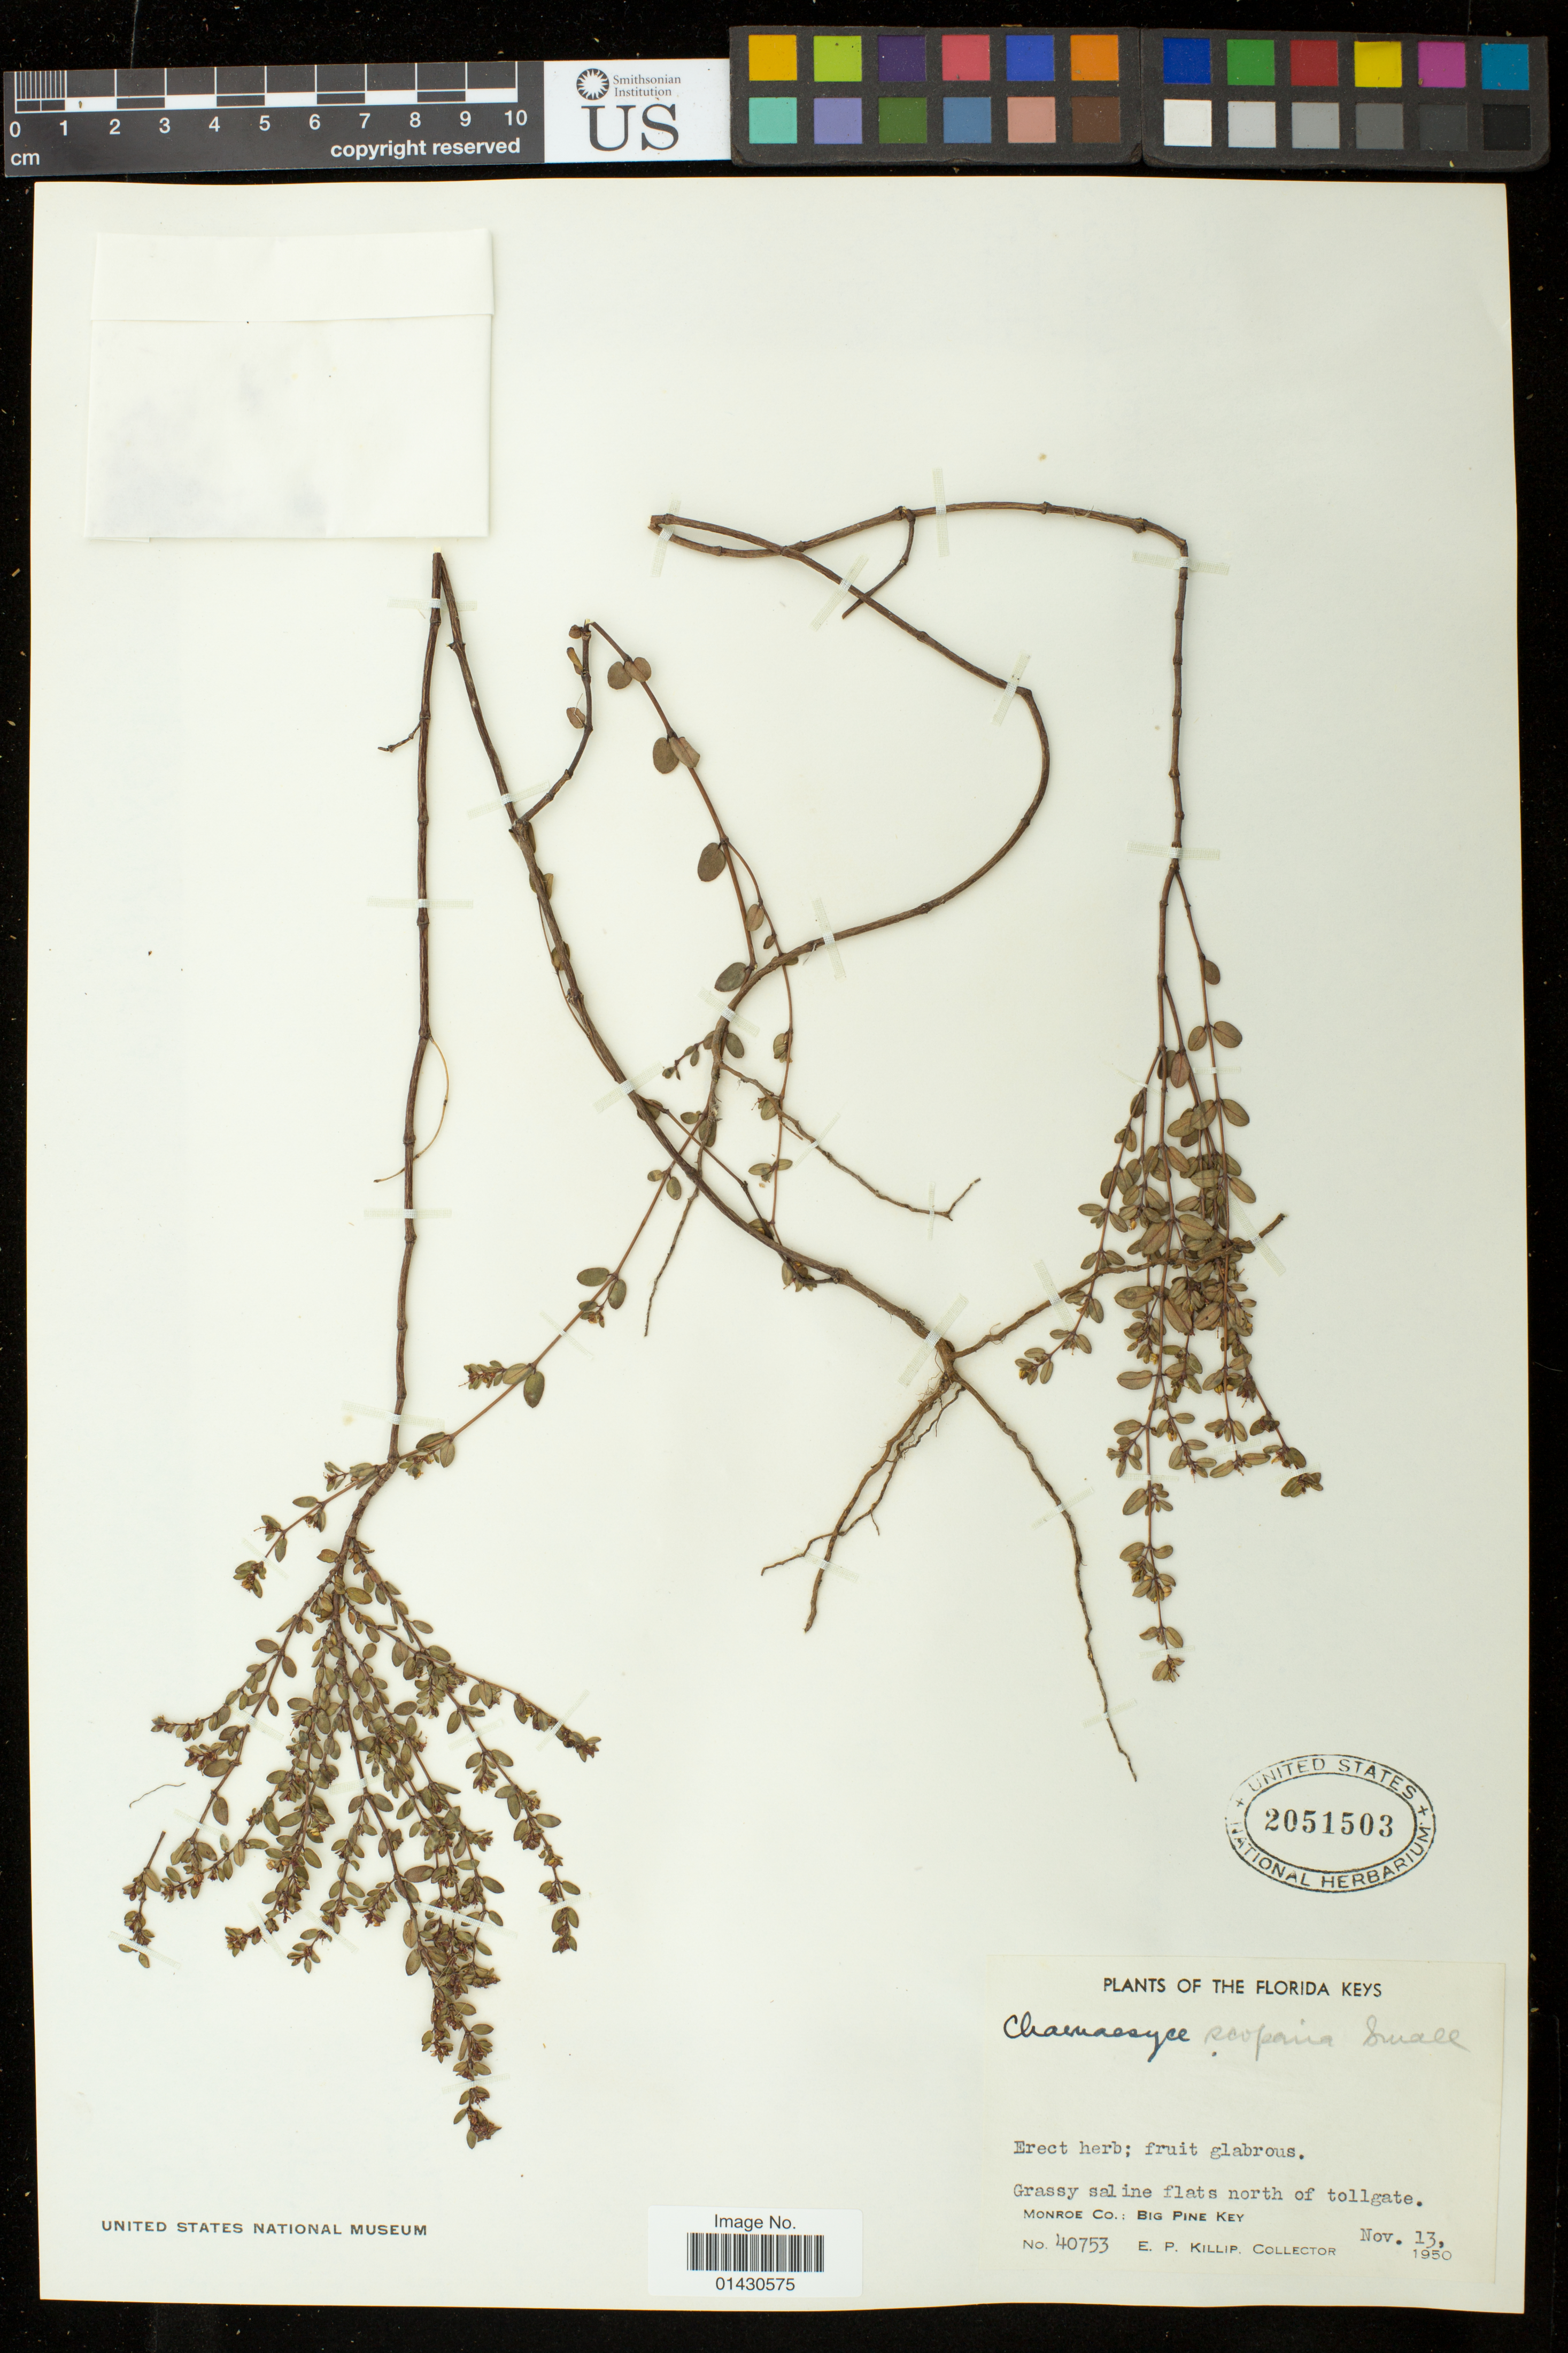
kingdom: Plantae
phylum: Tracheophyta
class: Magnoliopsida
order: Malpighiales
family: Euphorbiaceae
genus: Euphorbia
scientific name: Euphorbia porteriana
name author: (Small) Oudejans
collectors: E. P. Killip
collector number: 40753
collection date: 1950-11-13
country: United States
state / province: Florida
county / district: Monroe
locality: Florida Keys; Grassy saline flats north of tollgate. Big Pine Key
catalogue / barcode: US 2051503